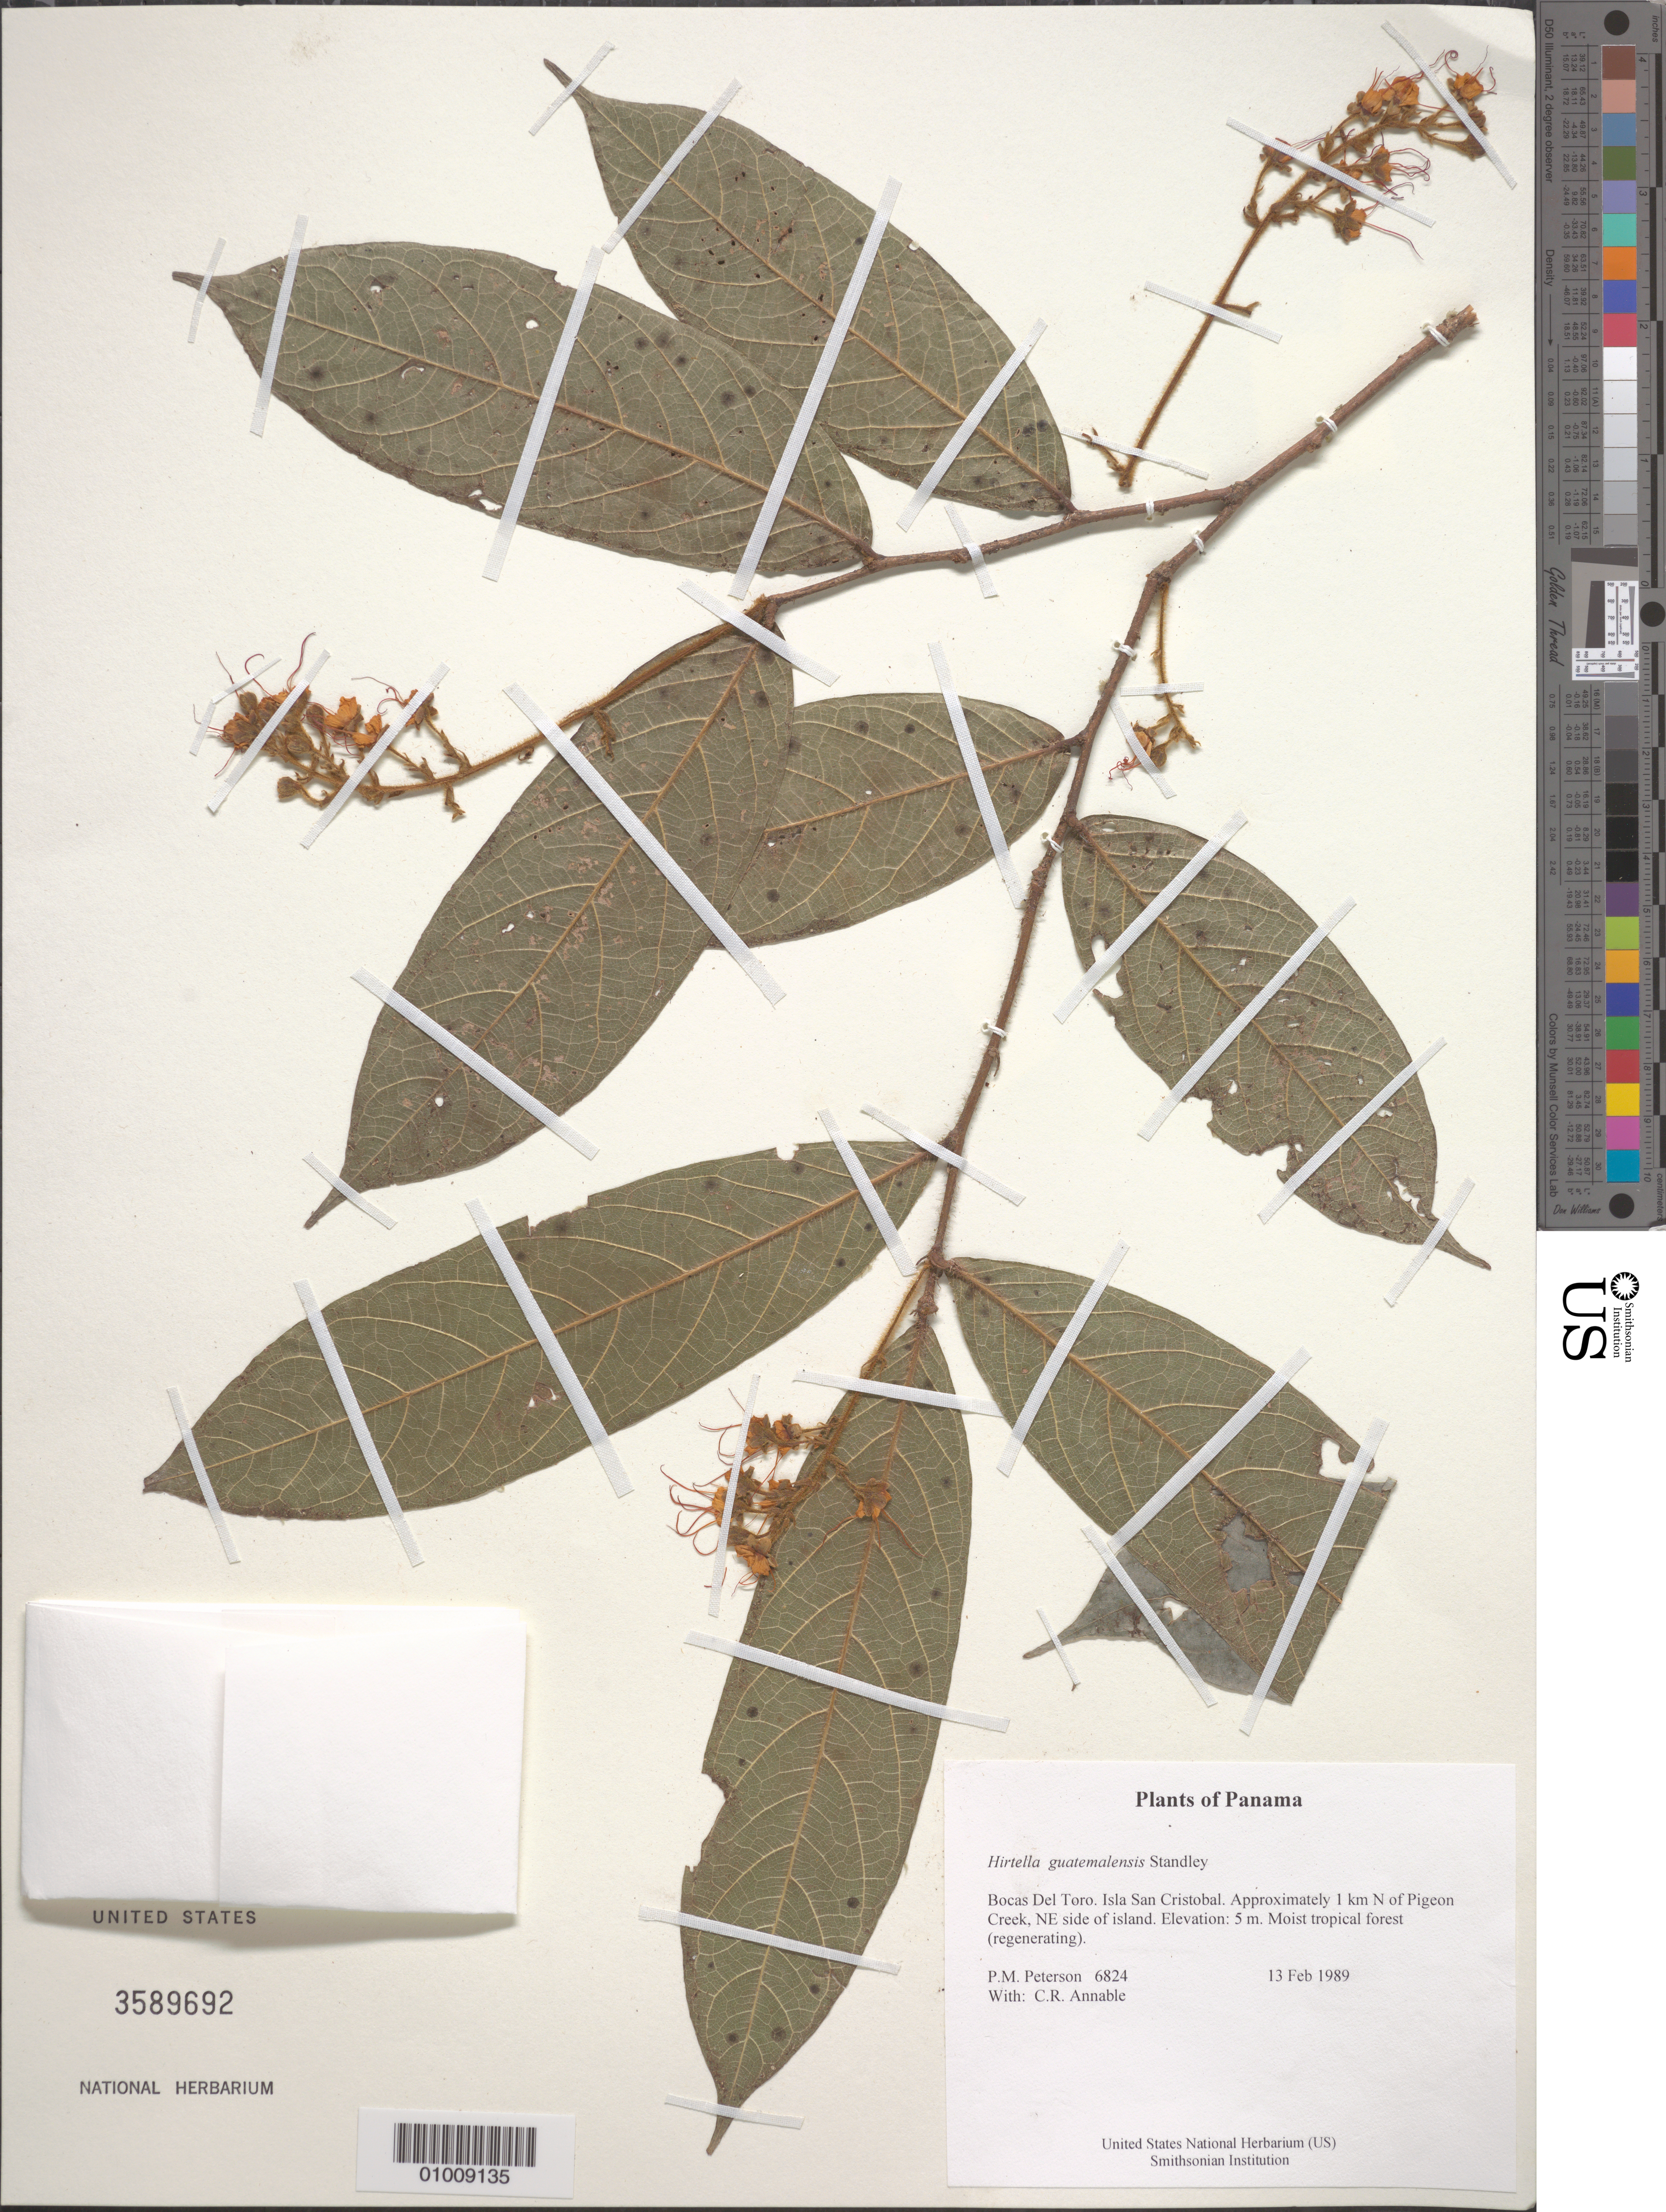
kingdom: Plantae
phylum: Tracheophyta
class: Magnoliopsida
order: Malpighiales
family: Chrysobalanaceae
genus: Hirtella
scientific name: Hirtella guatemalensis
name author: Standl.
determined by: Liesner, R. L.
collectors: P. M. Peterson & C. R. Annable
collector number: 06824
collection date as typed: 13 Feb 1989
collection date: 1989-02-13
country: Panama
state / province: Bocas del Toro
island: San Cristobal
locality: Approximately 1 km N of Pigeon Creek, NE side of island.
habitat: Moist tropical forest (regenerating).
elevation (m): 5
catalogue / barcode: US 3589692